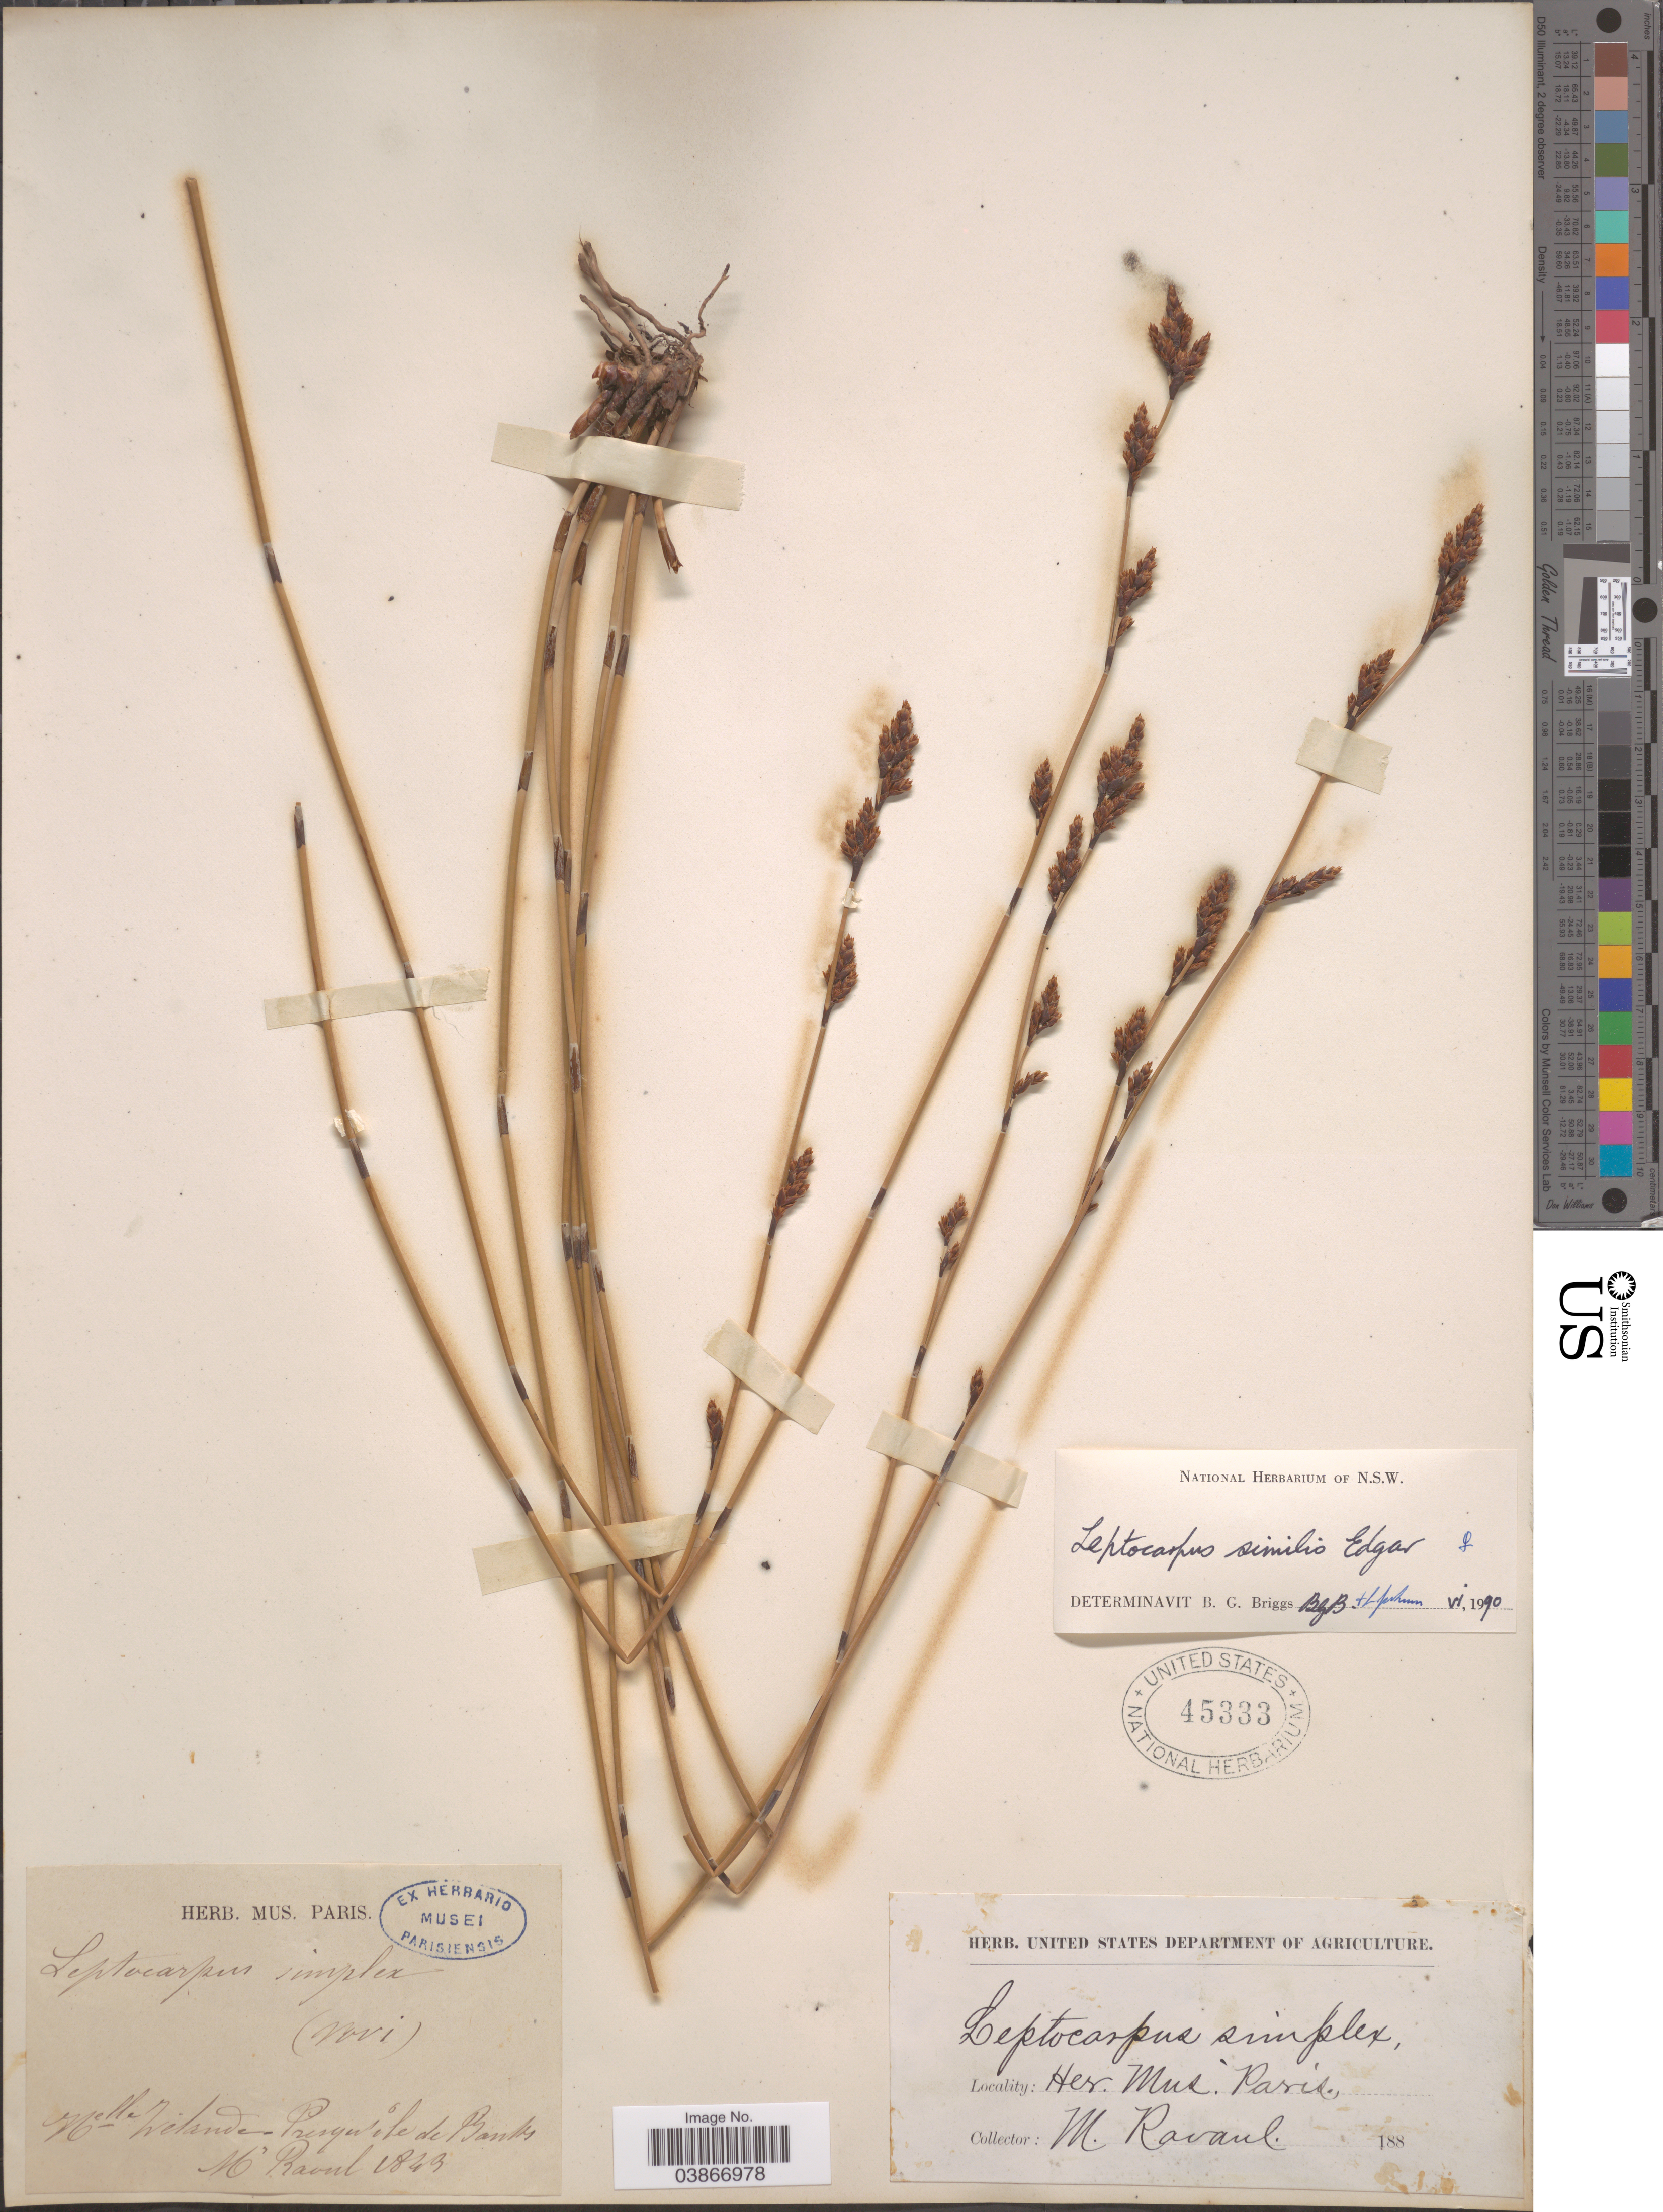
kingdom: Plantae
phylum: Tracheophyta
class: Liliopsida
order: Poales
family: Restionaceae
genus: Leptocarpus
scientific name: Leptocarpus similis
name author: Edgar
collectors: M. Raoul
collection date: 1843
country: New Zealand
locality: Nelle Zelande. Presqu'ele de Banks.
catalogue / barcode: US 45333